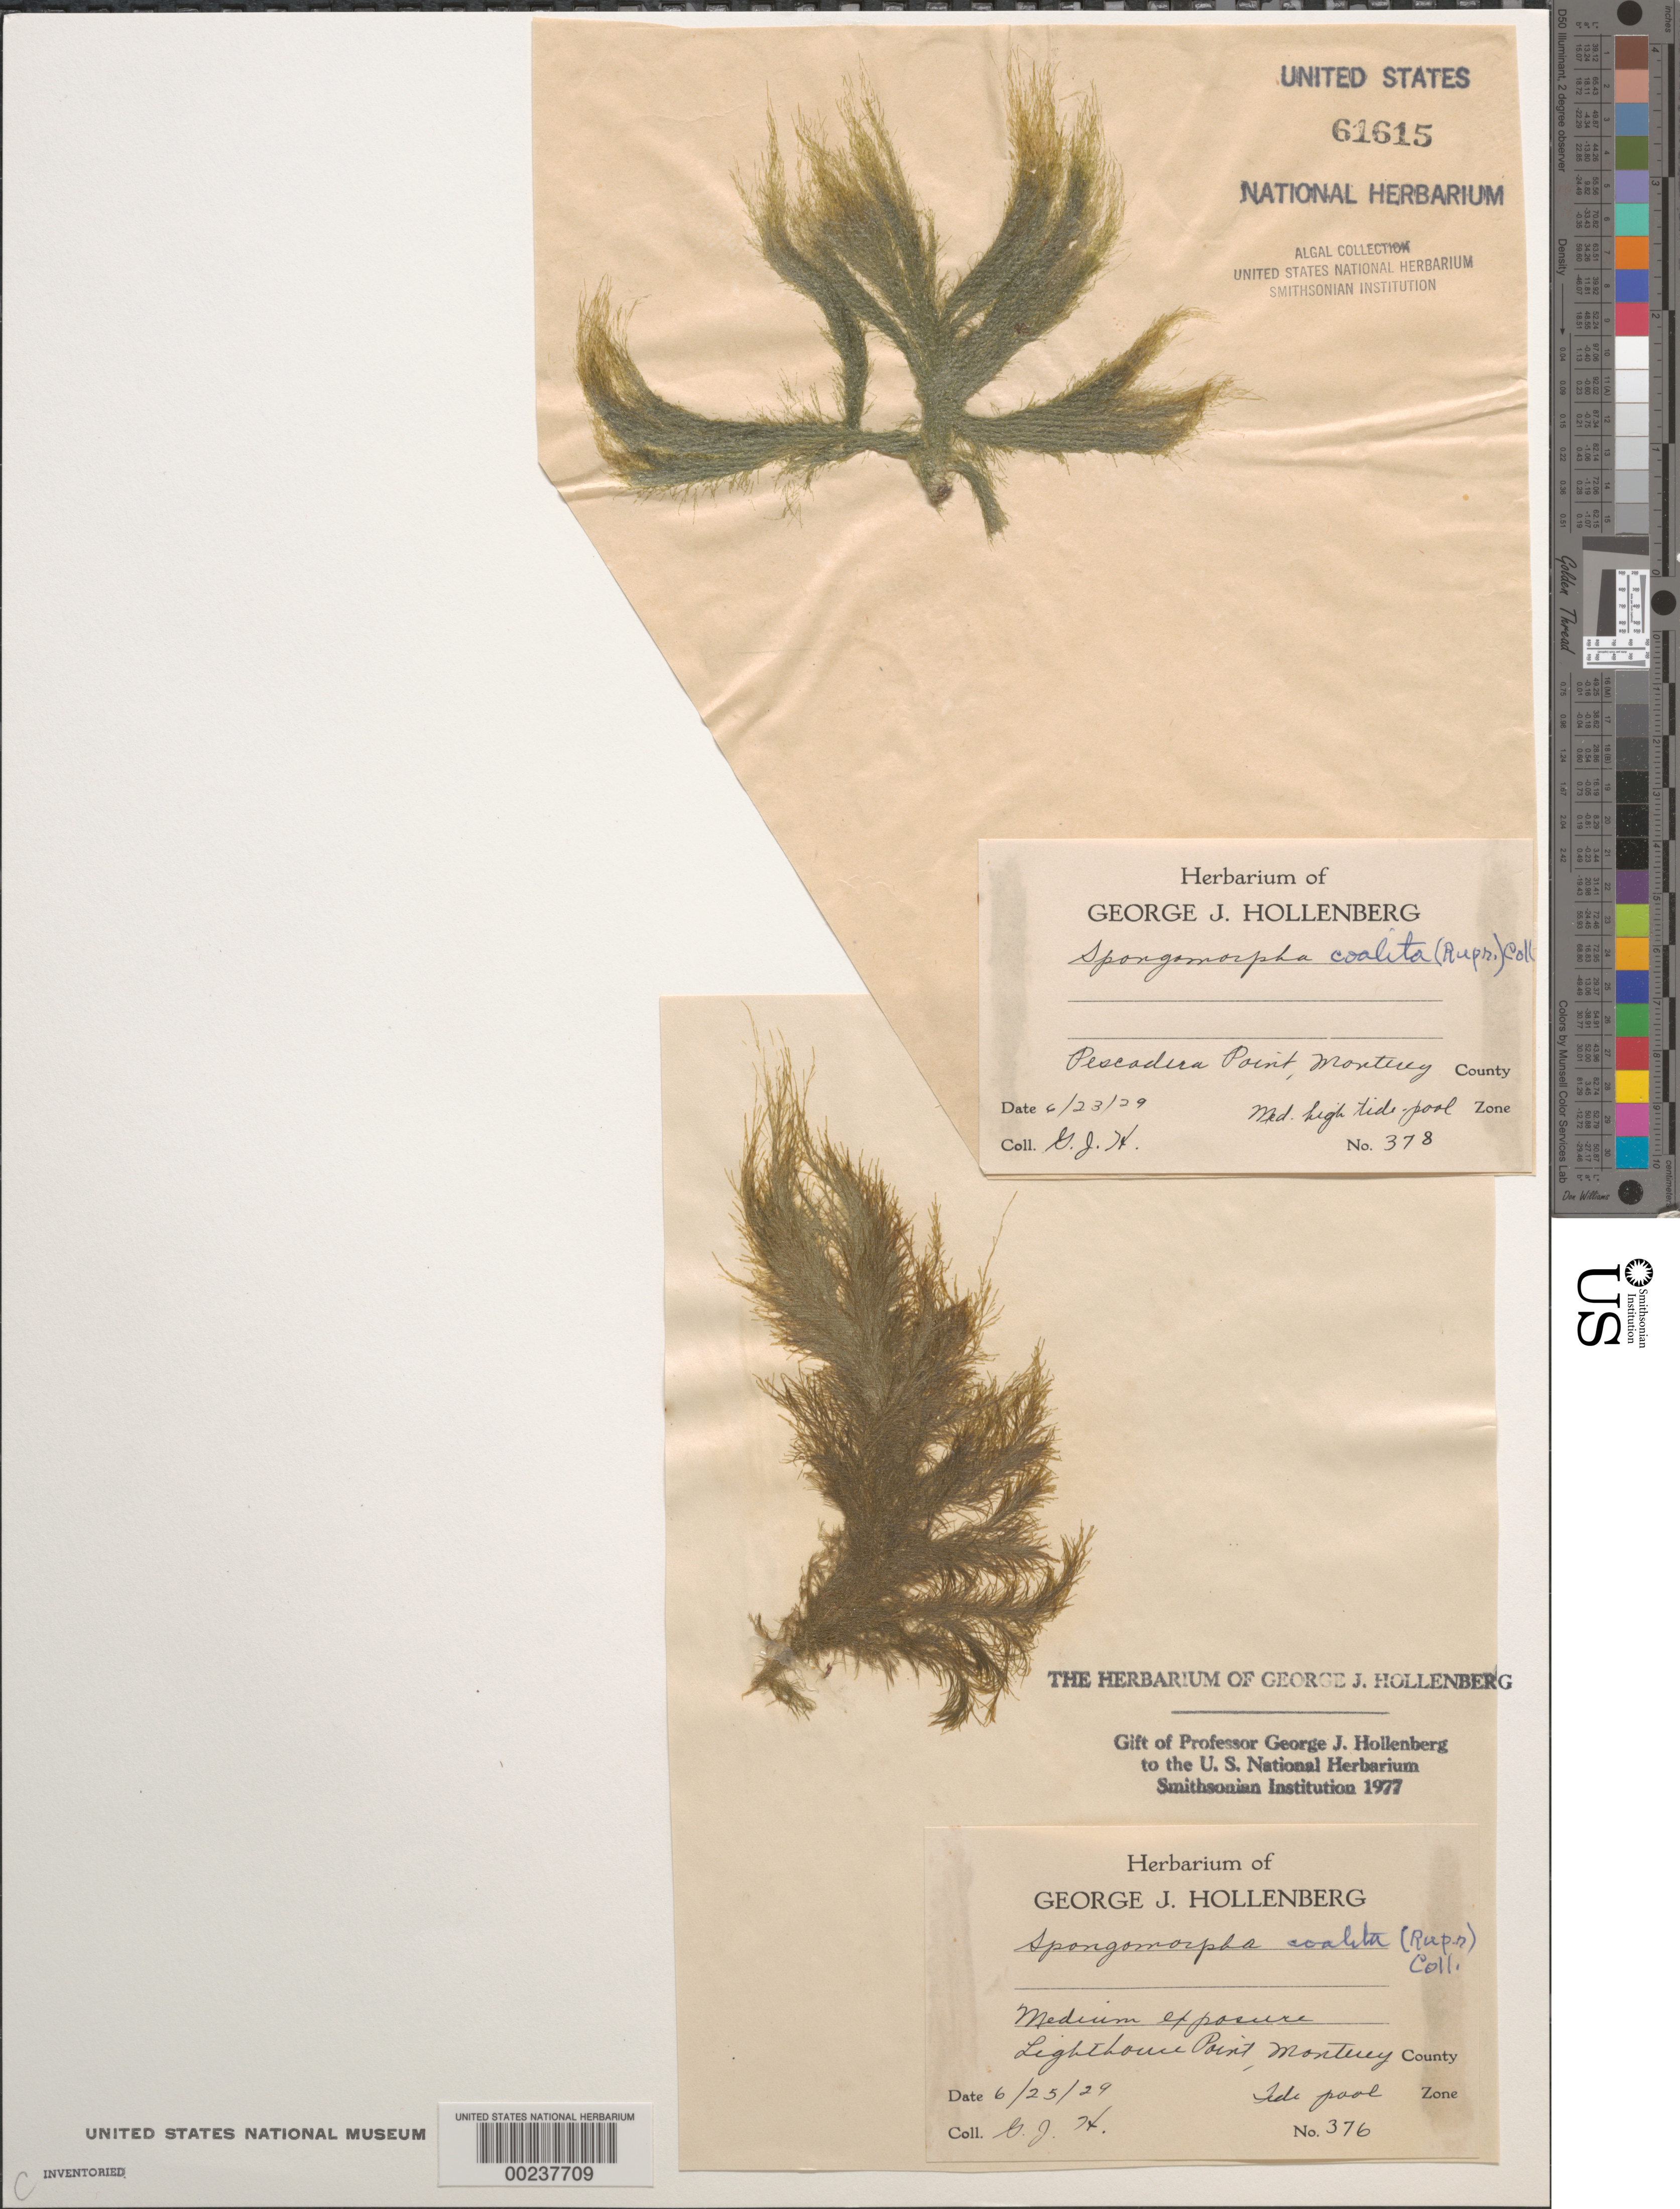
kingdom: Plantae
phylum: Chlorophyta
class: Ulvophyceae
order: Ulotrichales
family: Ulotrichaceae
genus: Acrosiphonia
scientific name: Acrosiphonia coalita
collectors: G. Hollenberg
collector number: GJH 376 & GJH 378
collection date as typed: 23 Jun 1929 AND 25 Jun 1929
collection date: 1929-06-23,1929-06-25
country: United States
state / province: California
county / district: Monterey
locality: Lighthouse Point and Pescadero Point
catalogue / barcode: US 61615